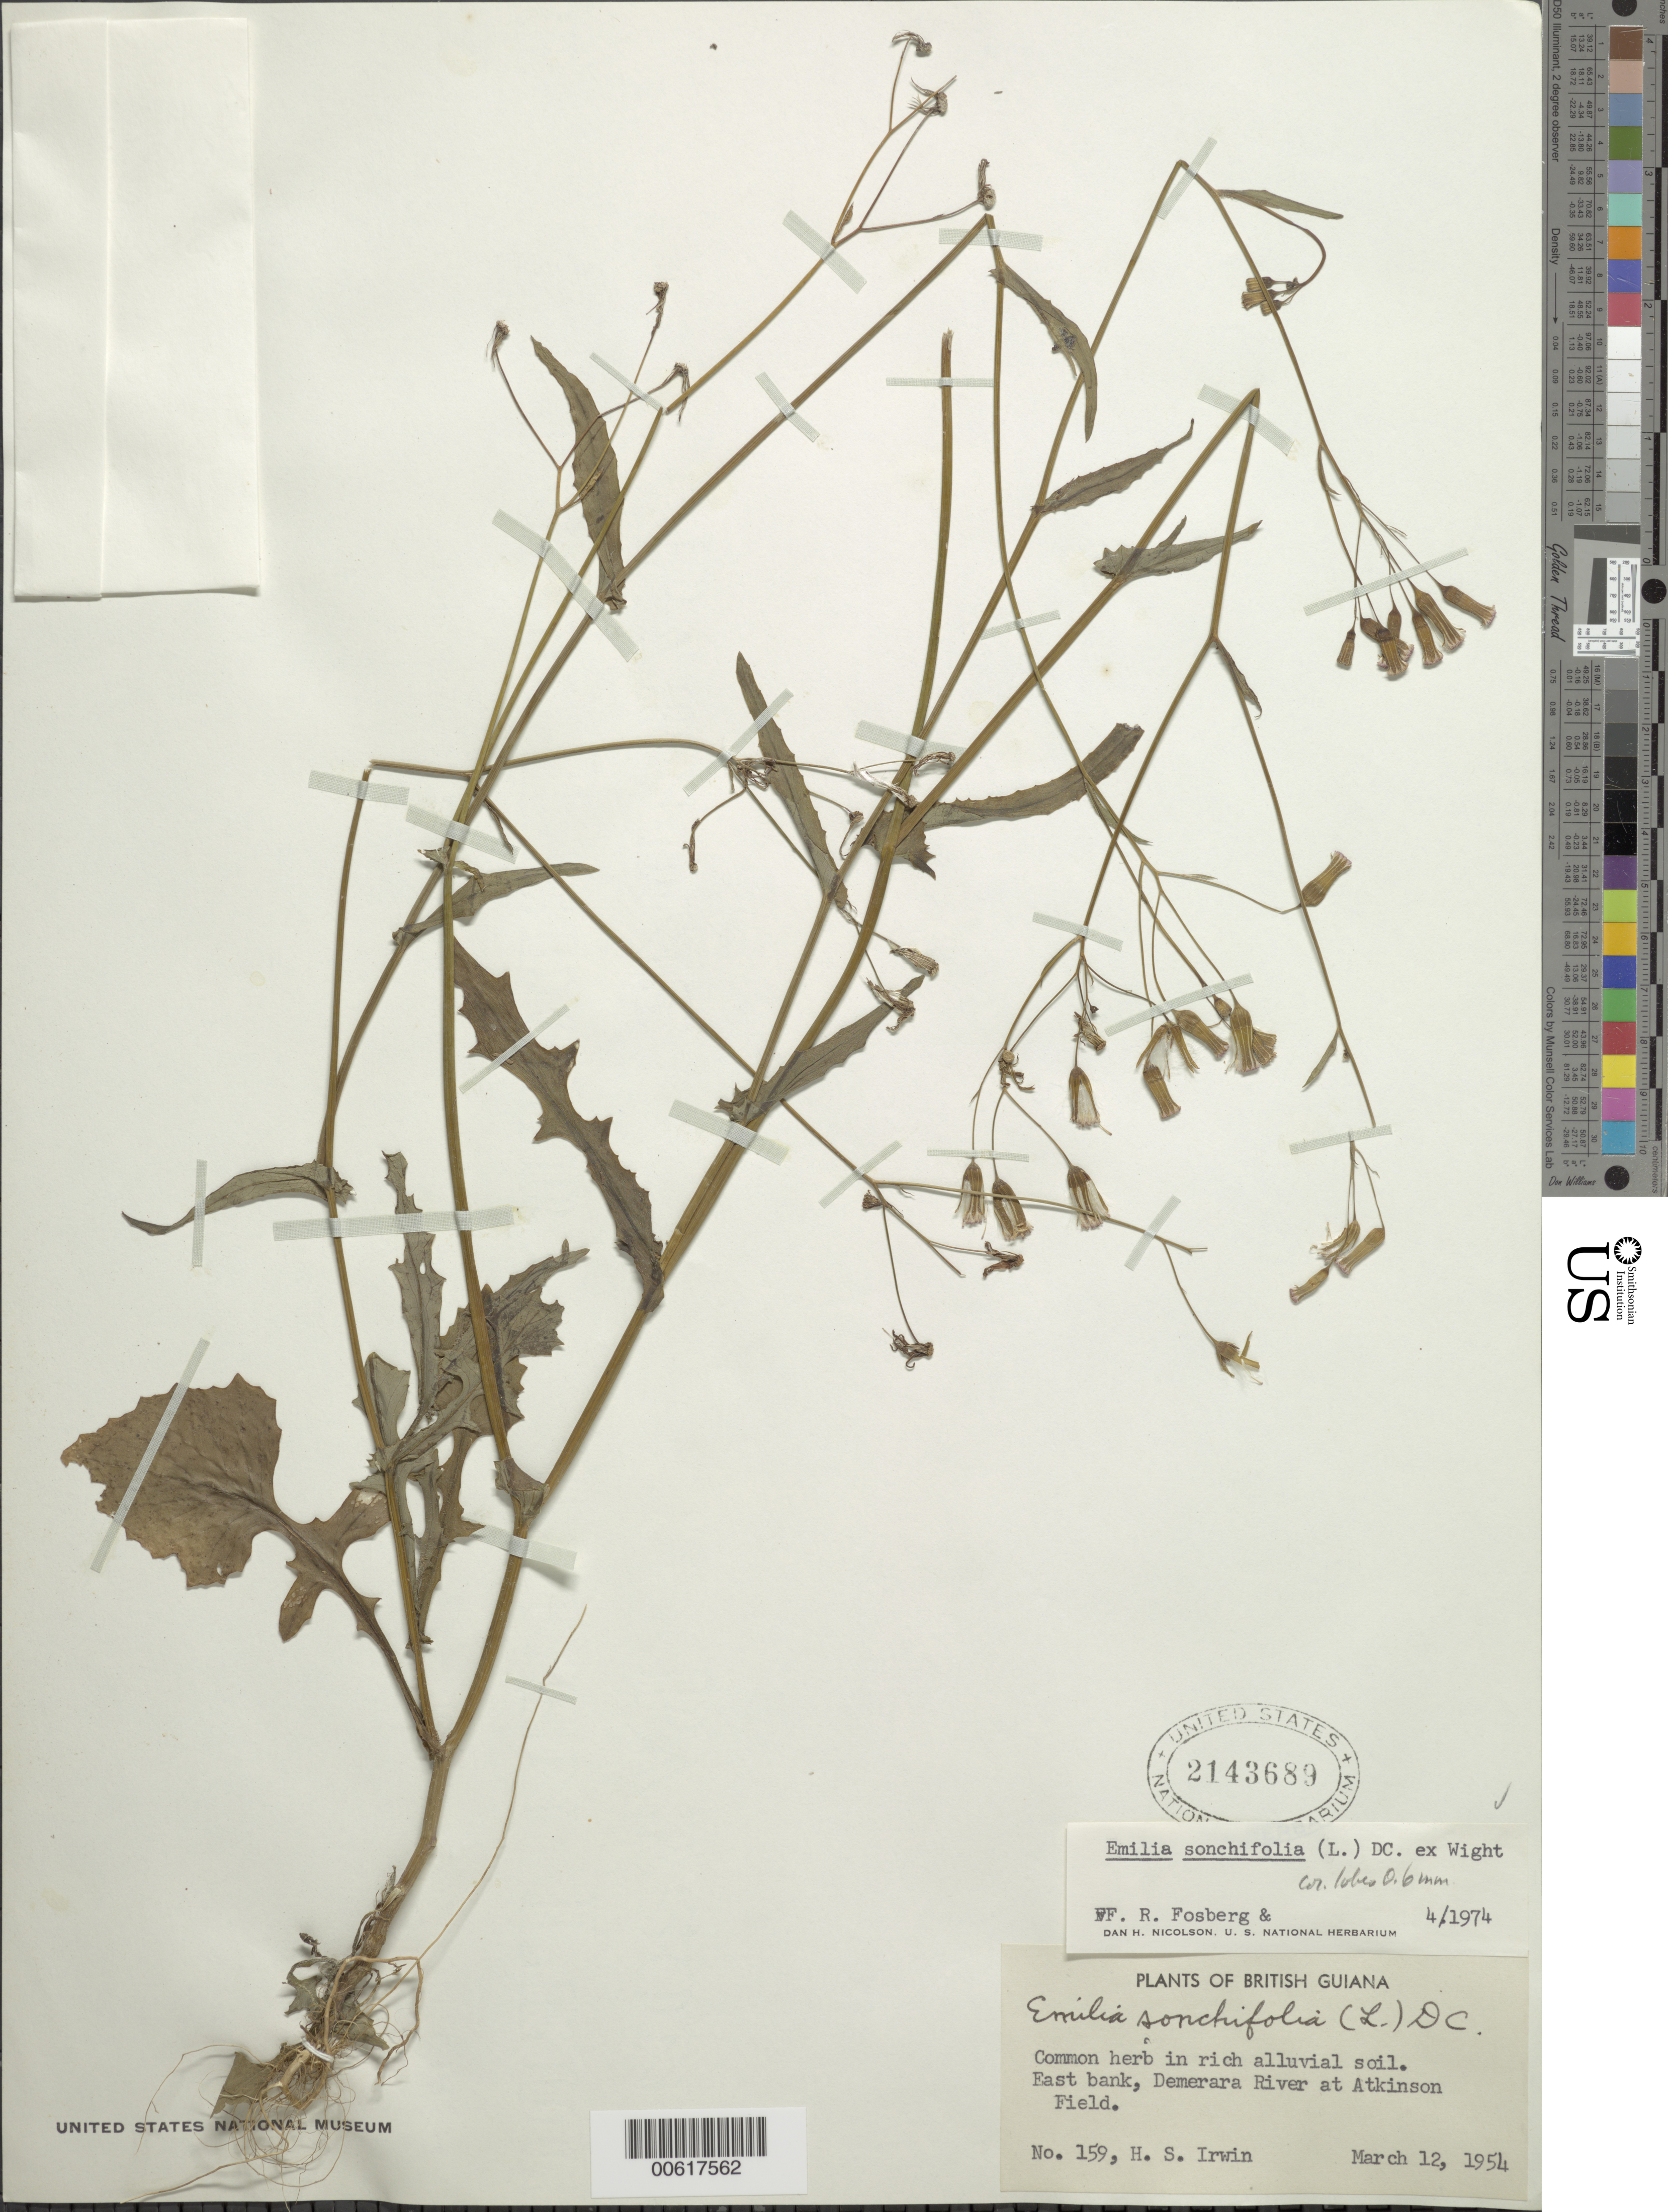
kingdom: Plantae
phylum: Tracheophyta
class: Magnoliopsida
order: Asterales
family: Asteraceae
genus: Emilia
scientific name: Emilia sonchifolia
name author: (L.) DC.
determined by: Fosberg, F. R.; Nicolson, D. H.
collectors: H. Irwin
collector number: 159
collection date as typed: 12-Mar-54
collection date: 1954-03-12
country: Guyana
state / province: Demerara-Mahaica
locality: Atkinson Field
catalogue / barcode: US 2143689